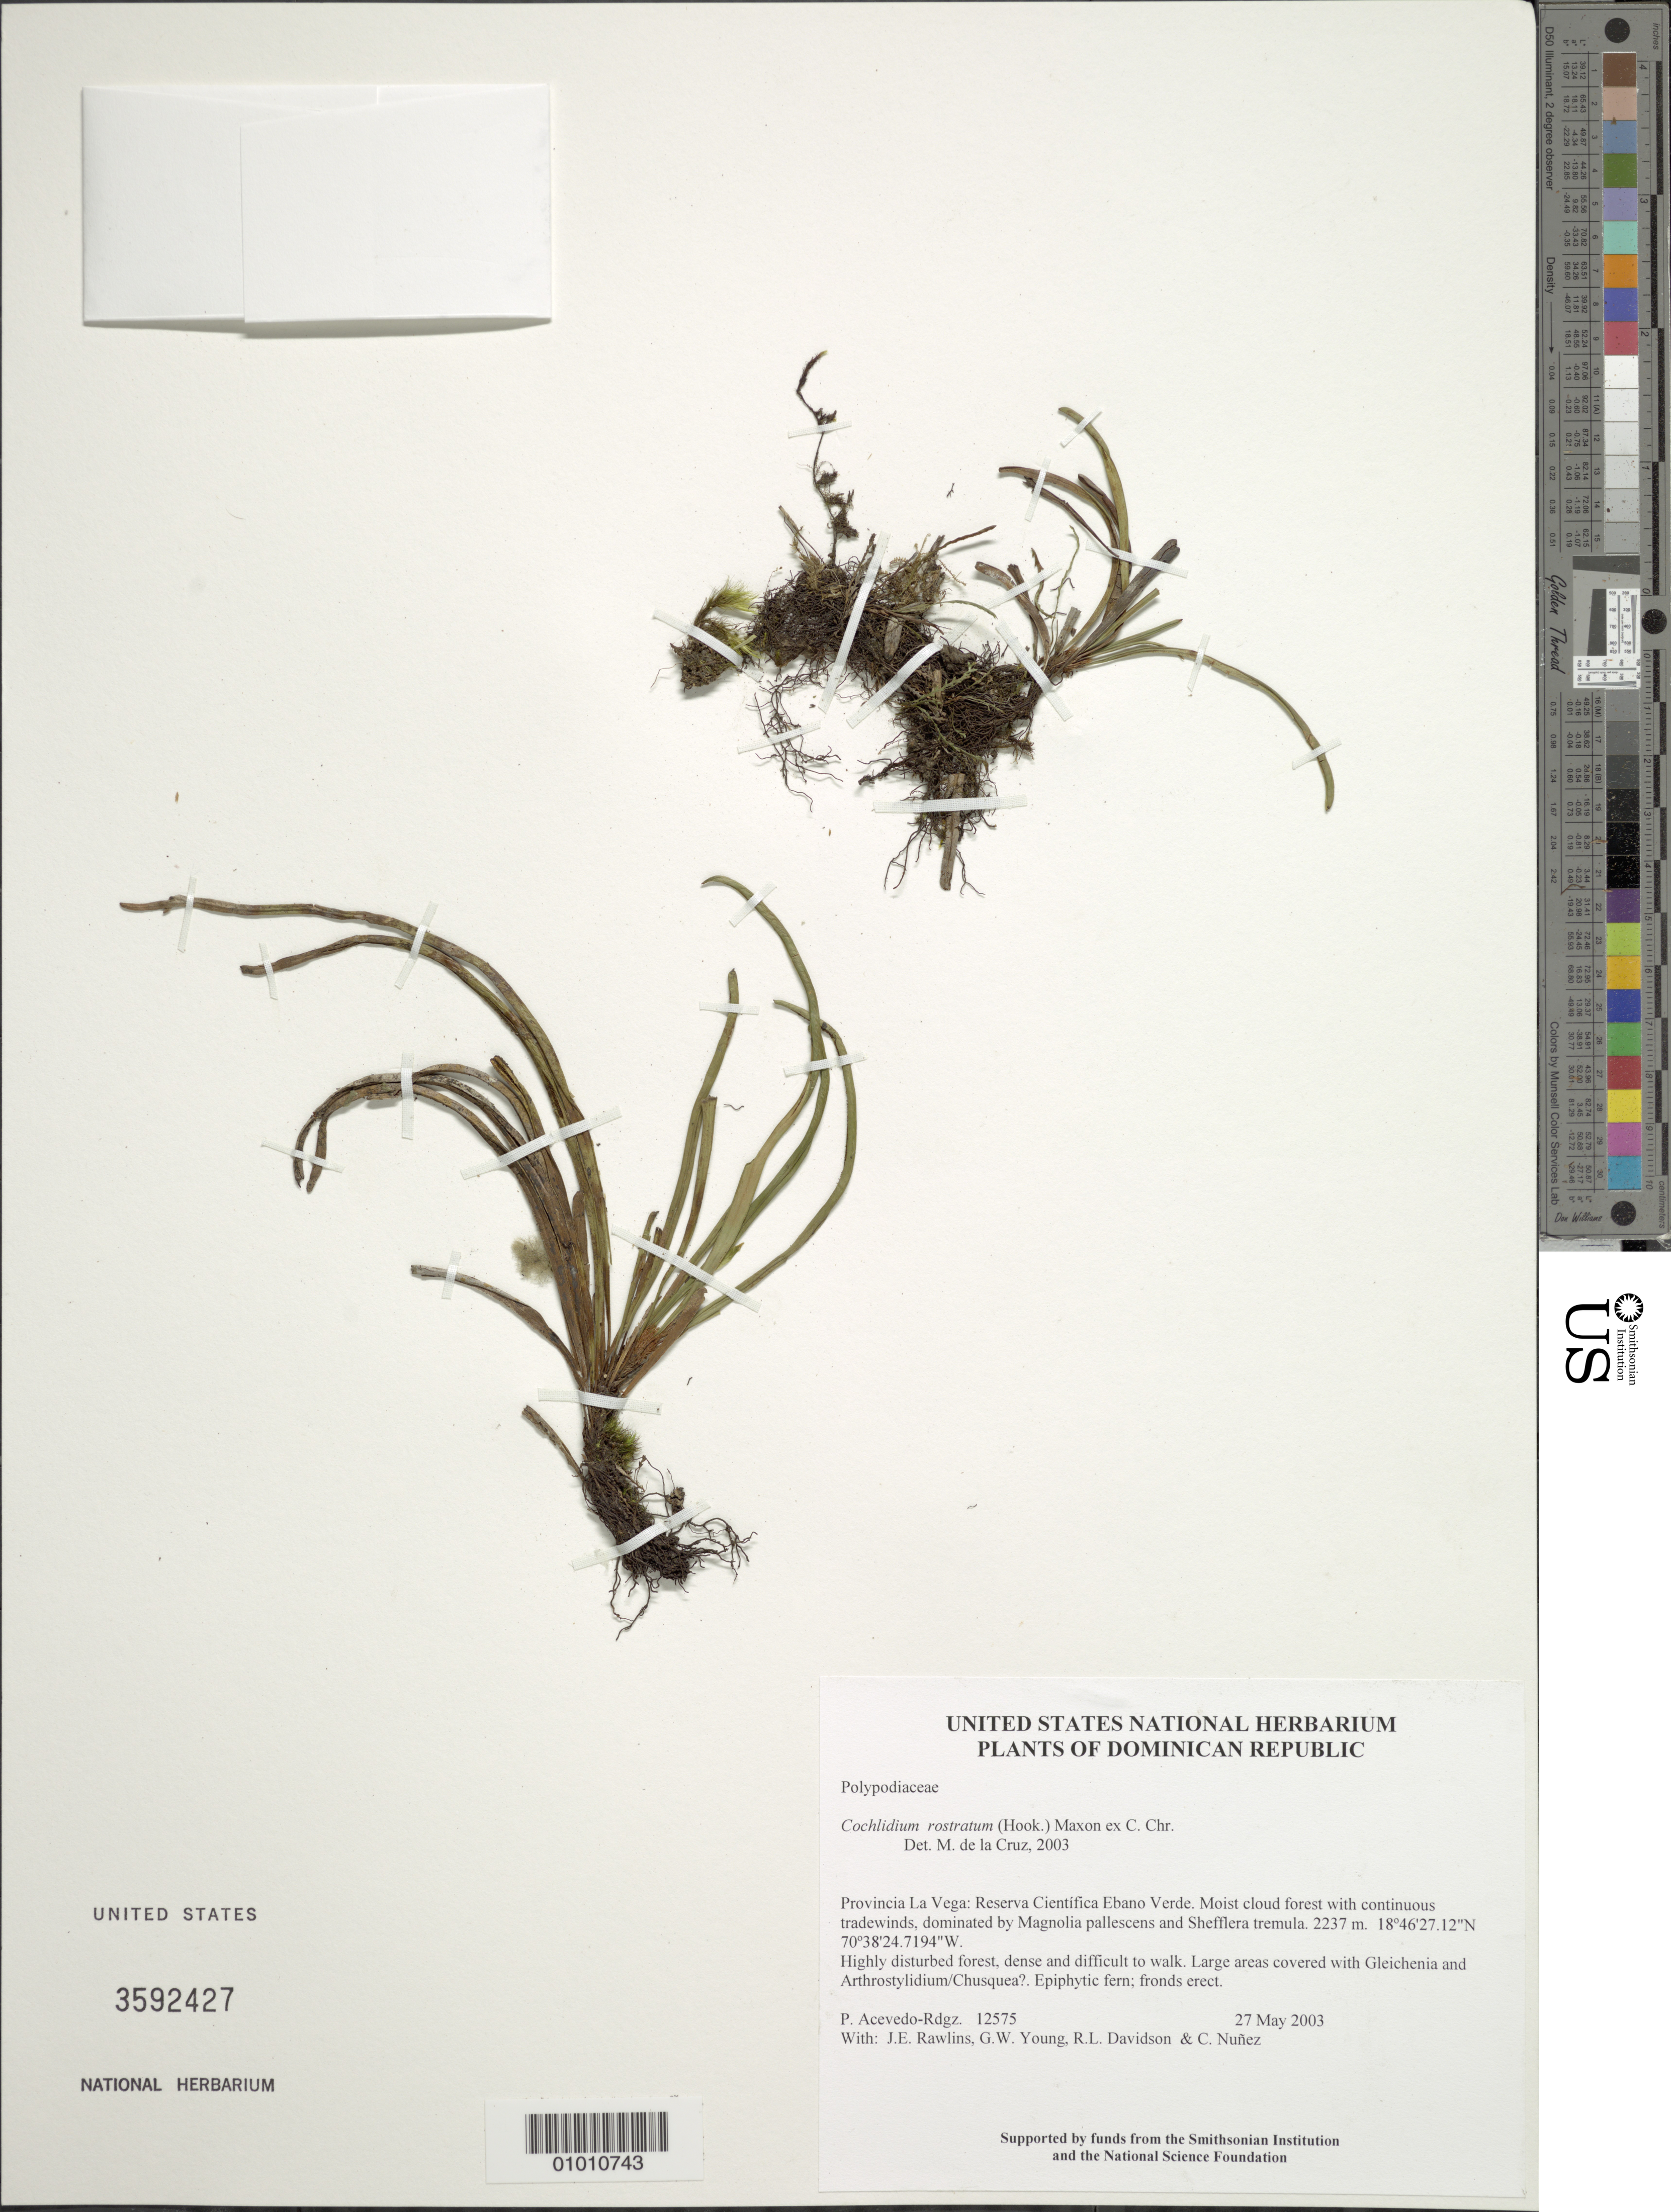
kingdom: Plantae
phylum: Tracheophyta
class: Polypodiopsida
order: Polypodiales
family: Polypodiaceae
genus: Cochlidium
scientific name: Cochlidium rostratum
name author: (Hook.) Maxon ex C. Chr.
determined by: de la Cruz, M.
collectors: P. Acevedo-Rodr., J. Rawlins, G. Young, R. Davidson & C. Nunez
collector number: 12575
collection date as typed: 27 May 2003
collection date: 2003-05-27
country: Dominican Republic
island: Hispaniola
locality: Provincia La Vega: Reserva Científica Ebano Verde. Moist cloud forest with continuous tradewinds, dominated by Magnolia pallescens and Shefflera tremula.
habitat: Highly disturbed forest, dense and difficult to walk. Large areas covered with Gleichenia and Arthrostylidium/Chusquea?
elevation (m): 2237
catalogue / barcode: US 3592427